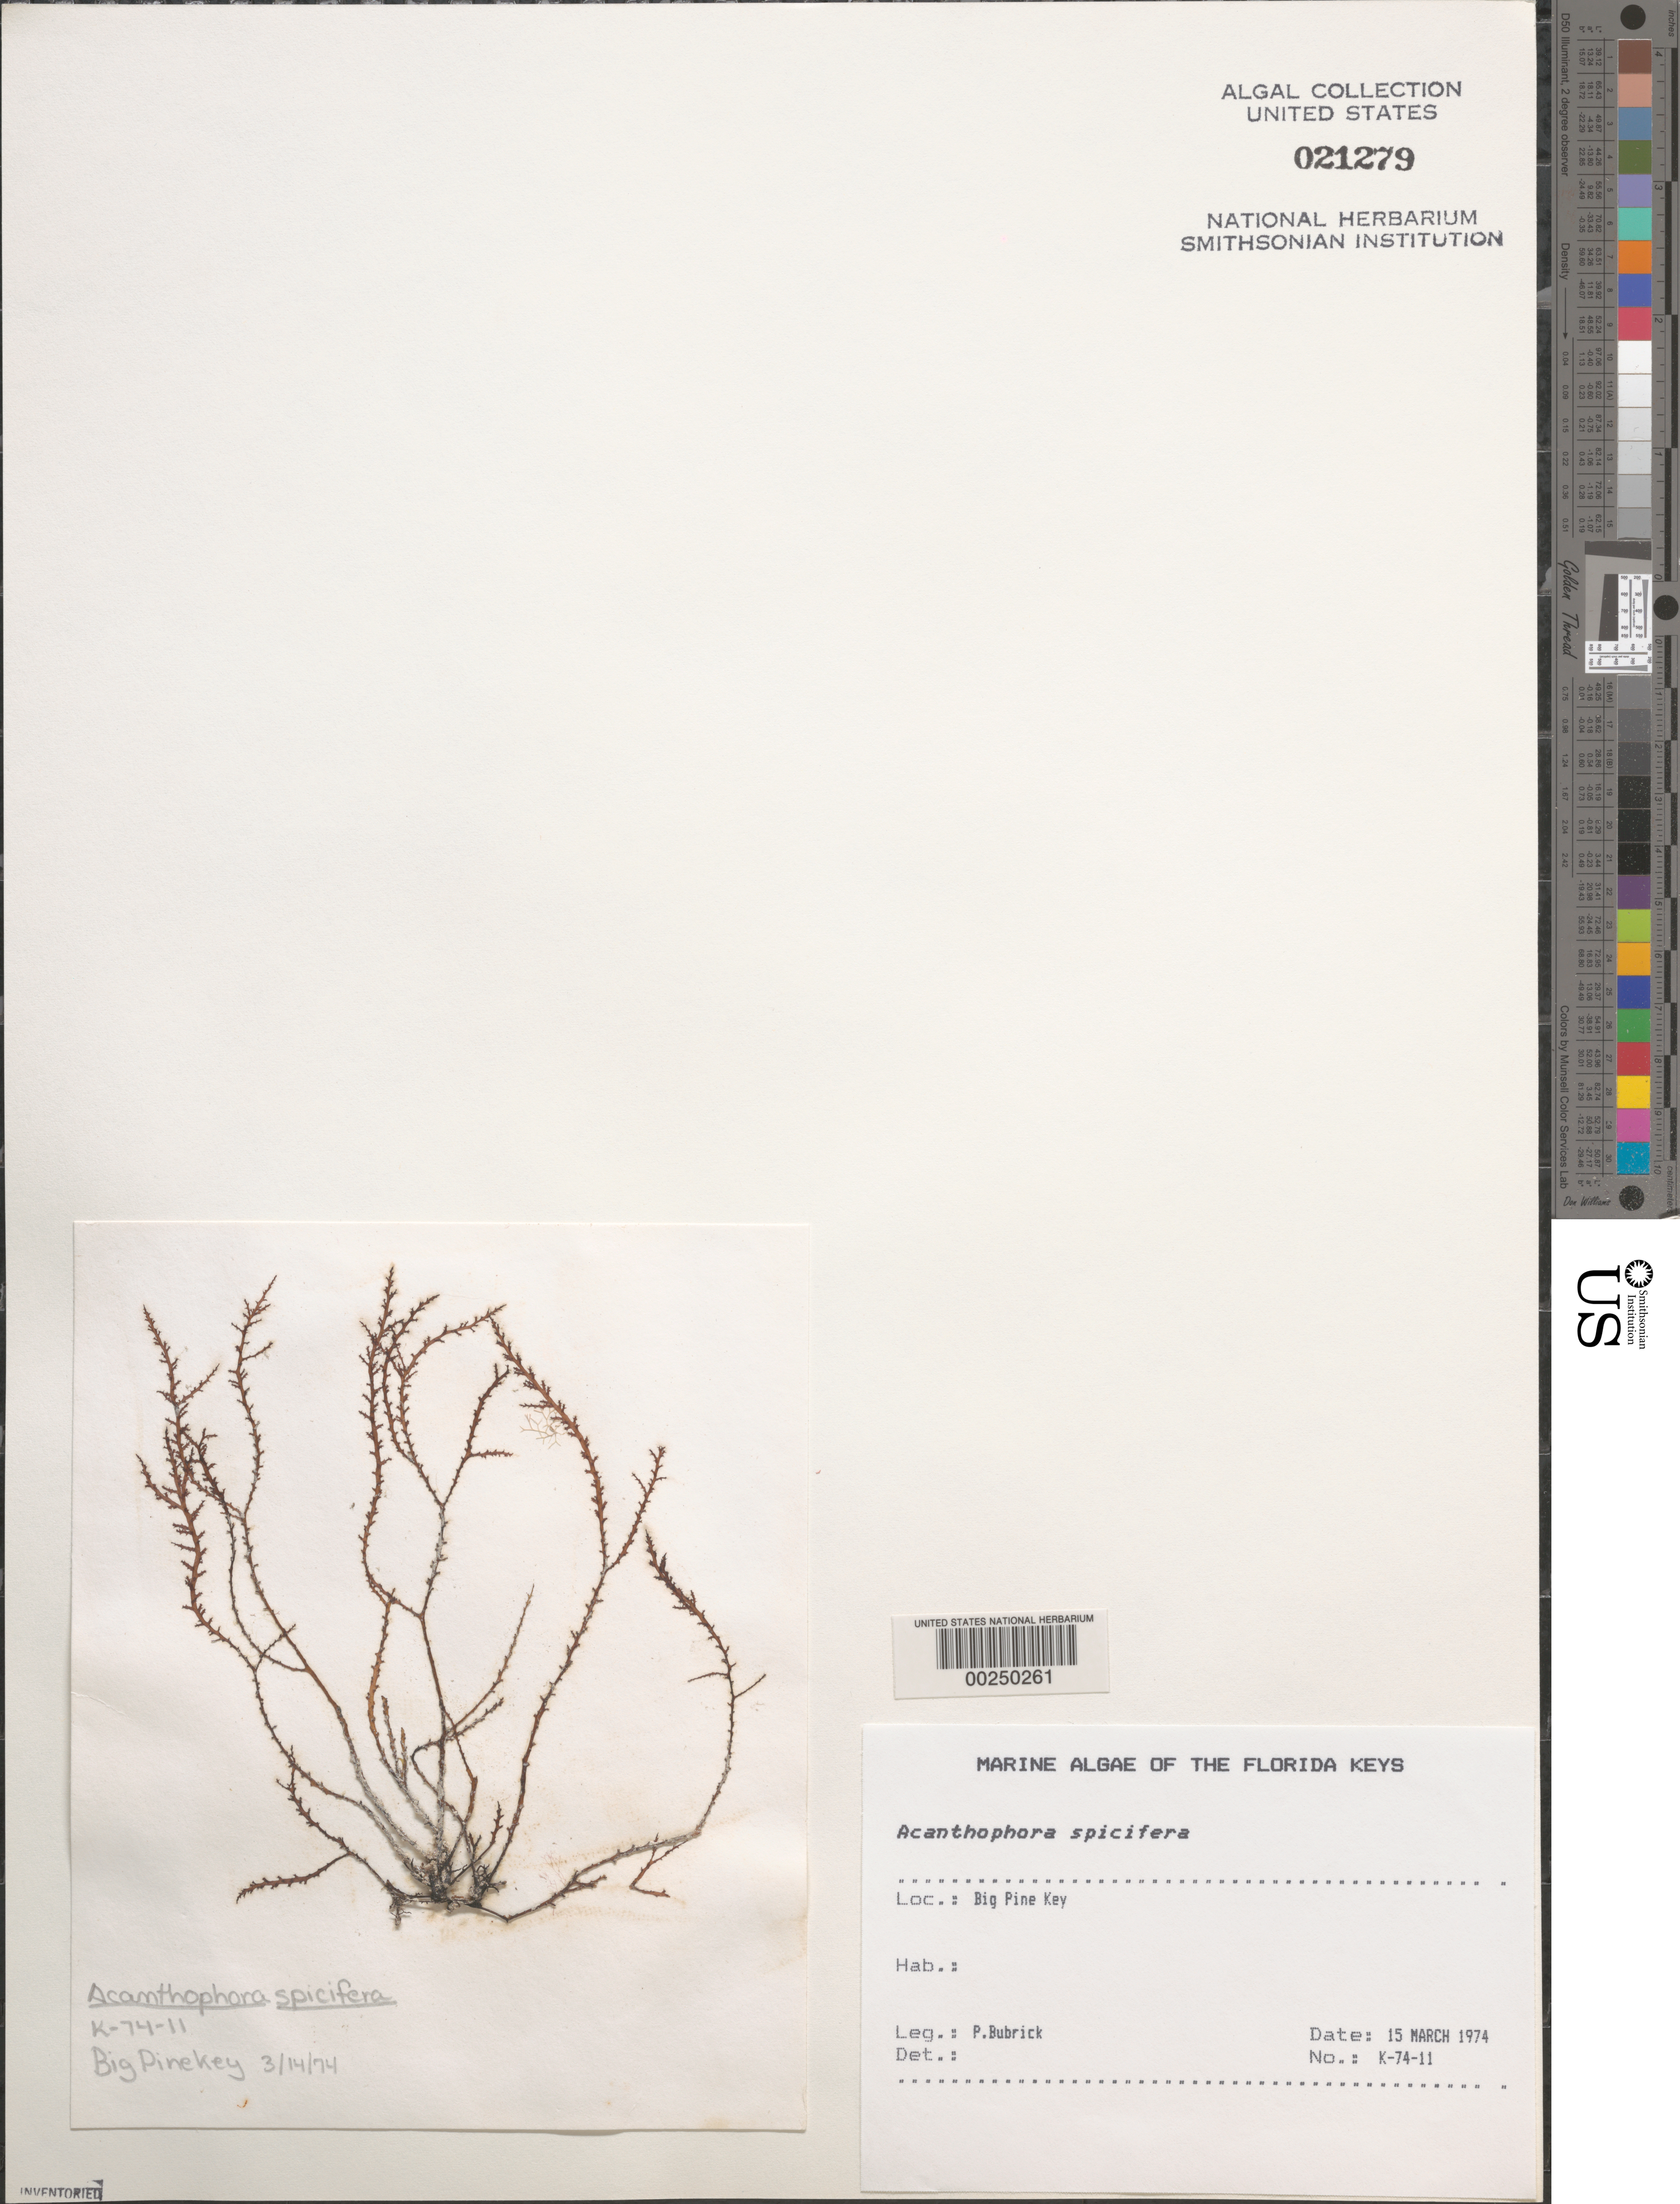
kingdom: Plantae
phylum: Rhodophyta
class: Florideophyceae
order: Ceramiales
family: Rhodomelaceae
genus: Acanthophora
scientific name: Acanthophora spicifera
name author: (Vahl) Børgesen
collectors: P. Bubrick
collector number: K-74-11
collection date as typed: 15 Mar 1974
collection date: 1974-03-15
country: United States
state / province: Florida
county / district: Monroe County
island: Big Pine Key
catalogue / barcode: US 21279